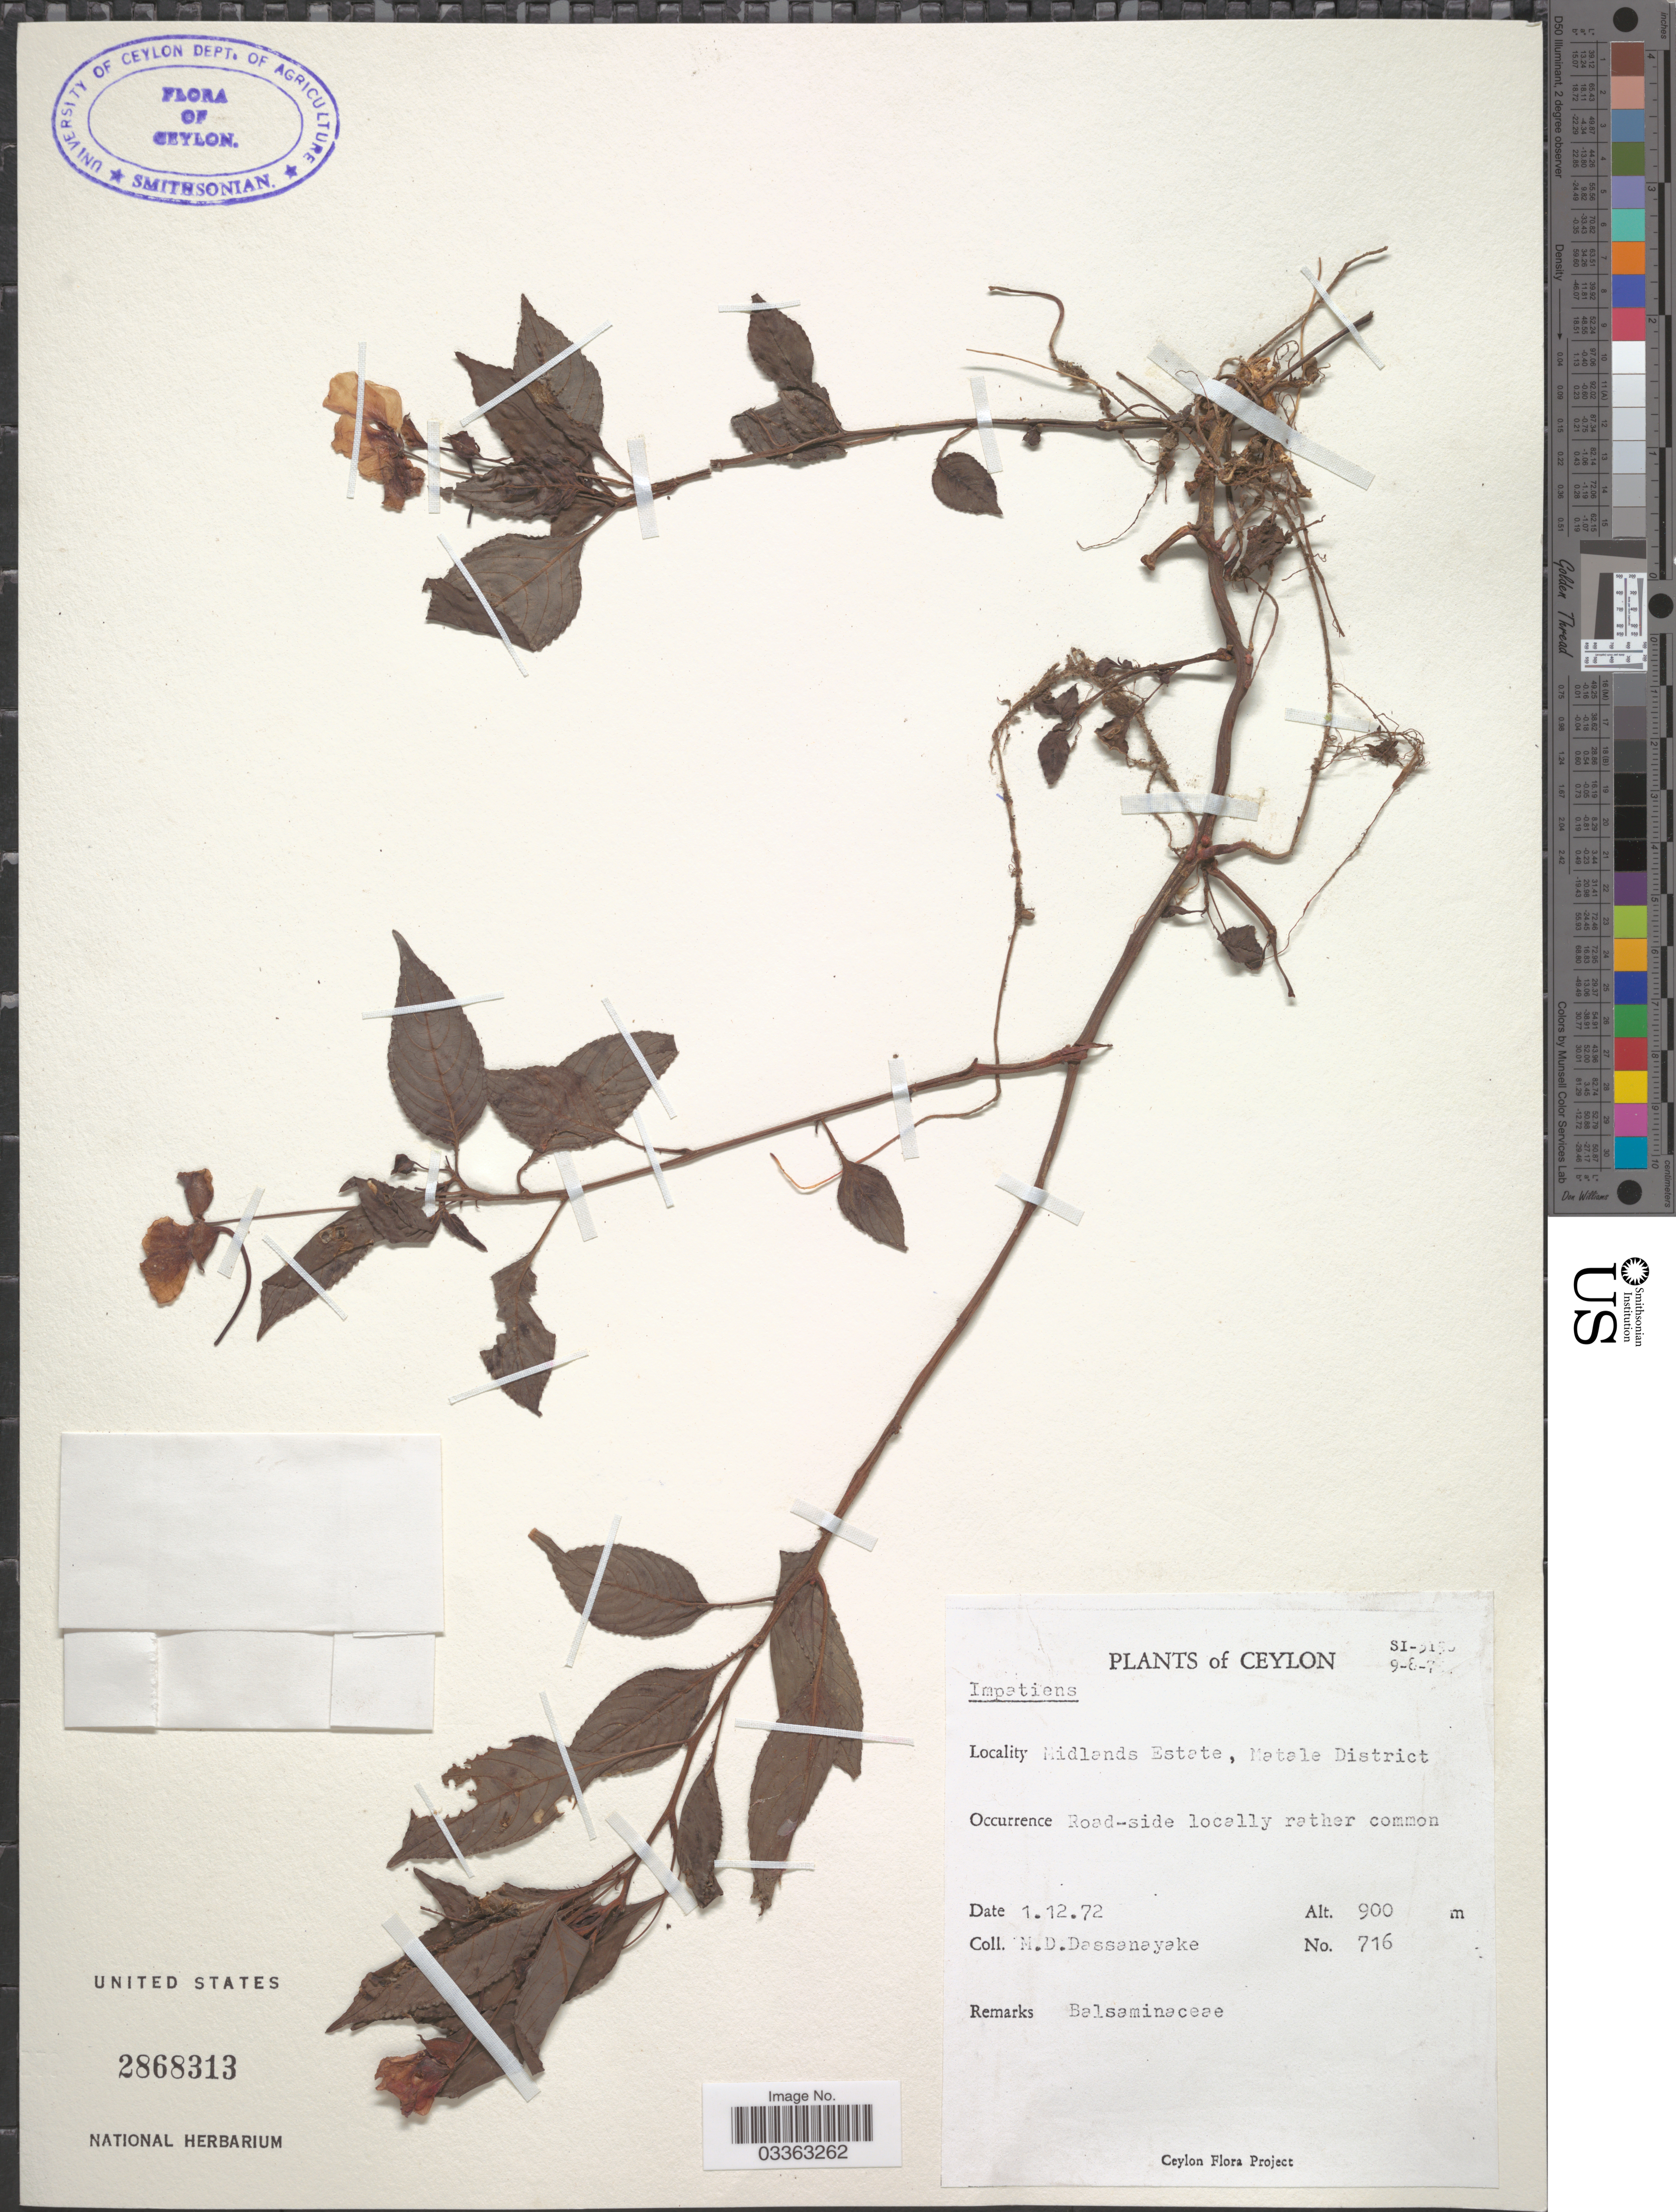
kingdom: Plantae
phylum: Tracheophyta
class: Magnoliopsida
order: Ericales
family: Balsaminaceae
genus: Impatiens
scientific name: Impatiens sp.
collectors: M. D. Dassanayake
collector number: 716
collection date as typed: Transcribed d/m/y: 1/12/72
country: Sri Lanka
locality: Ceylon. Midlands Estate, Matale District.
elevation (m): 900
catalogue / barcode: US 2868313